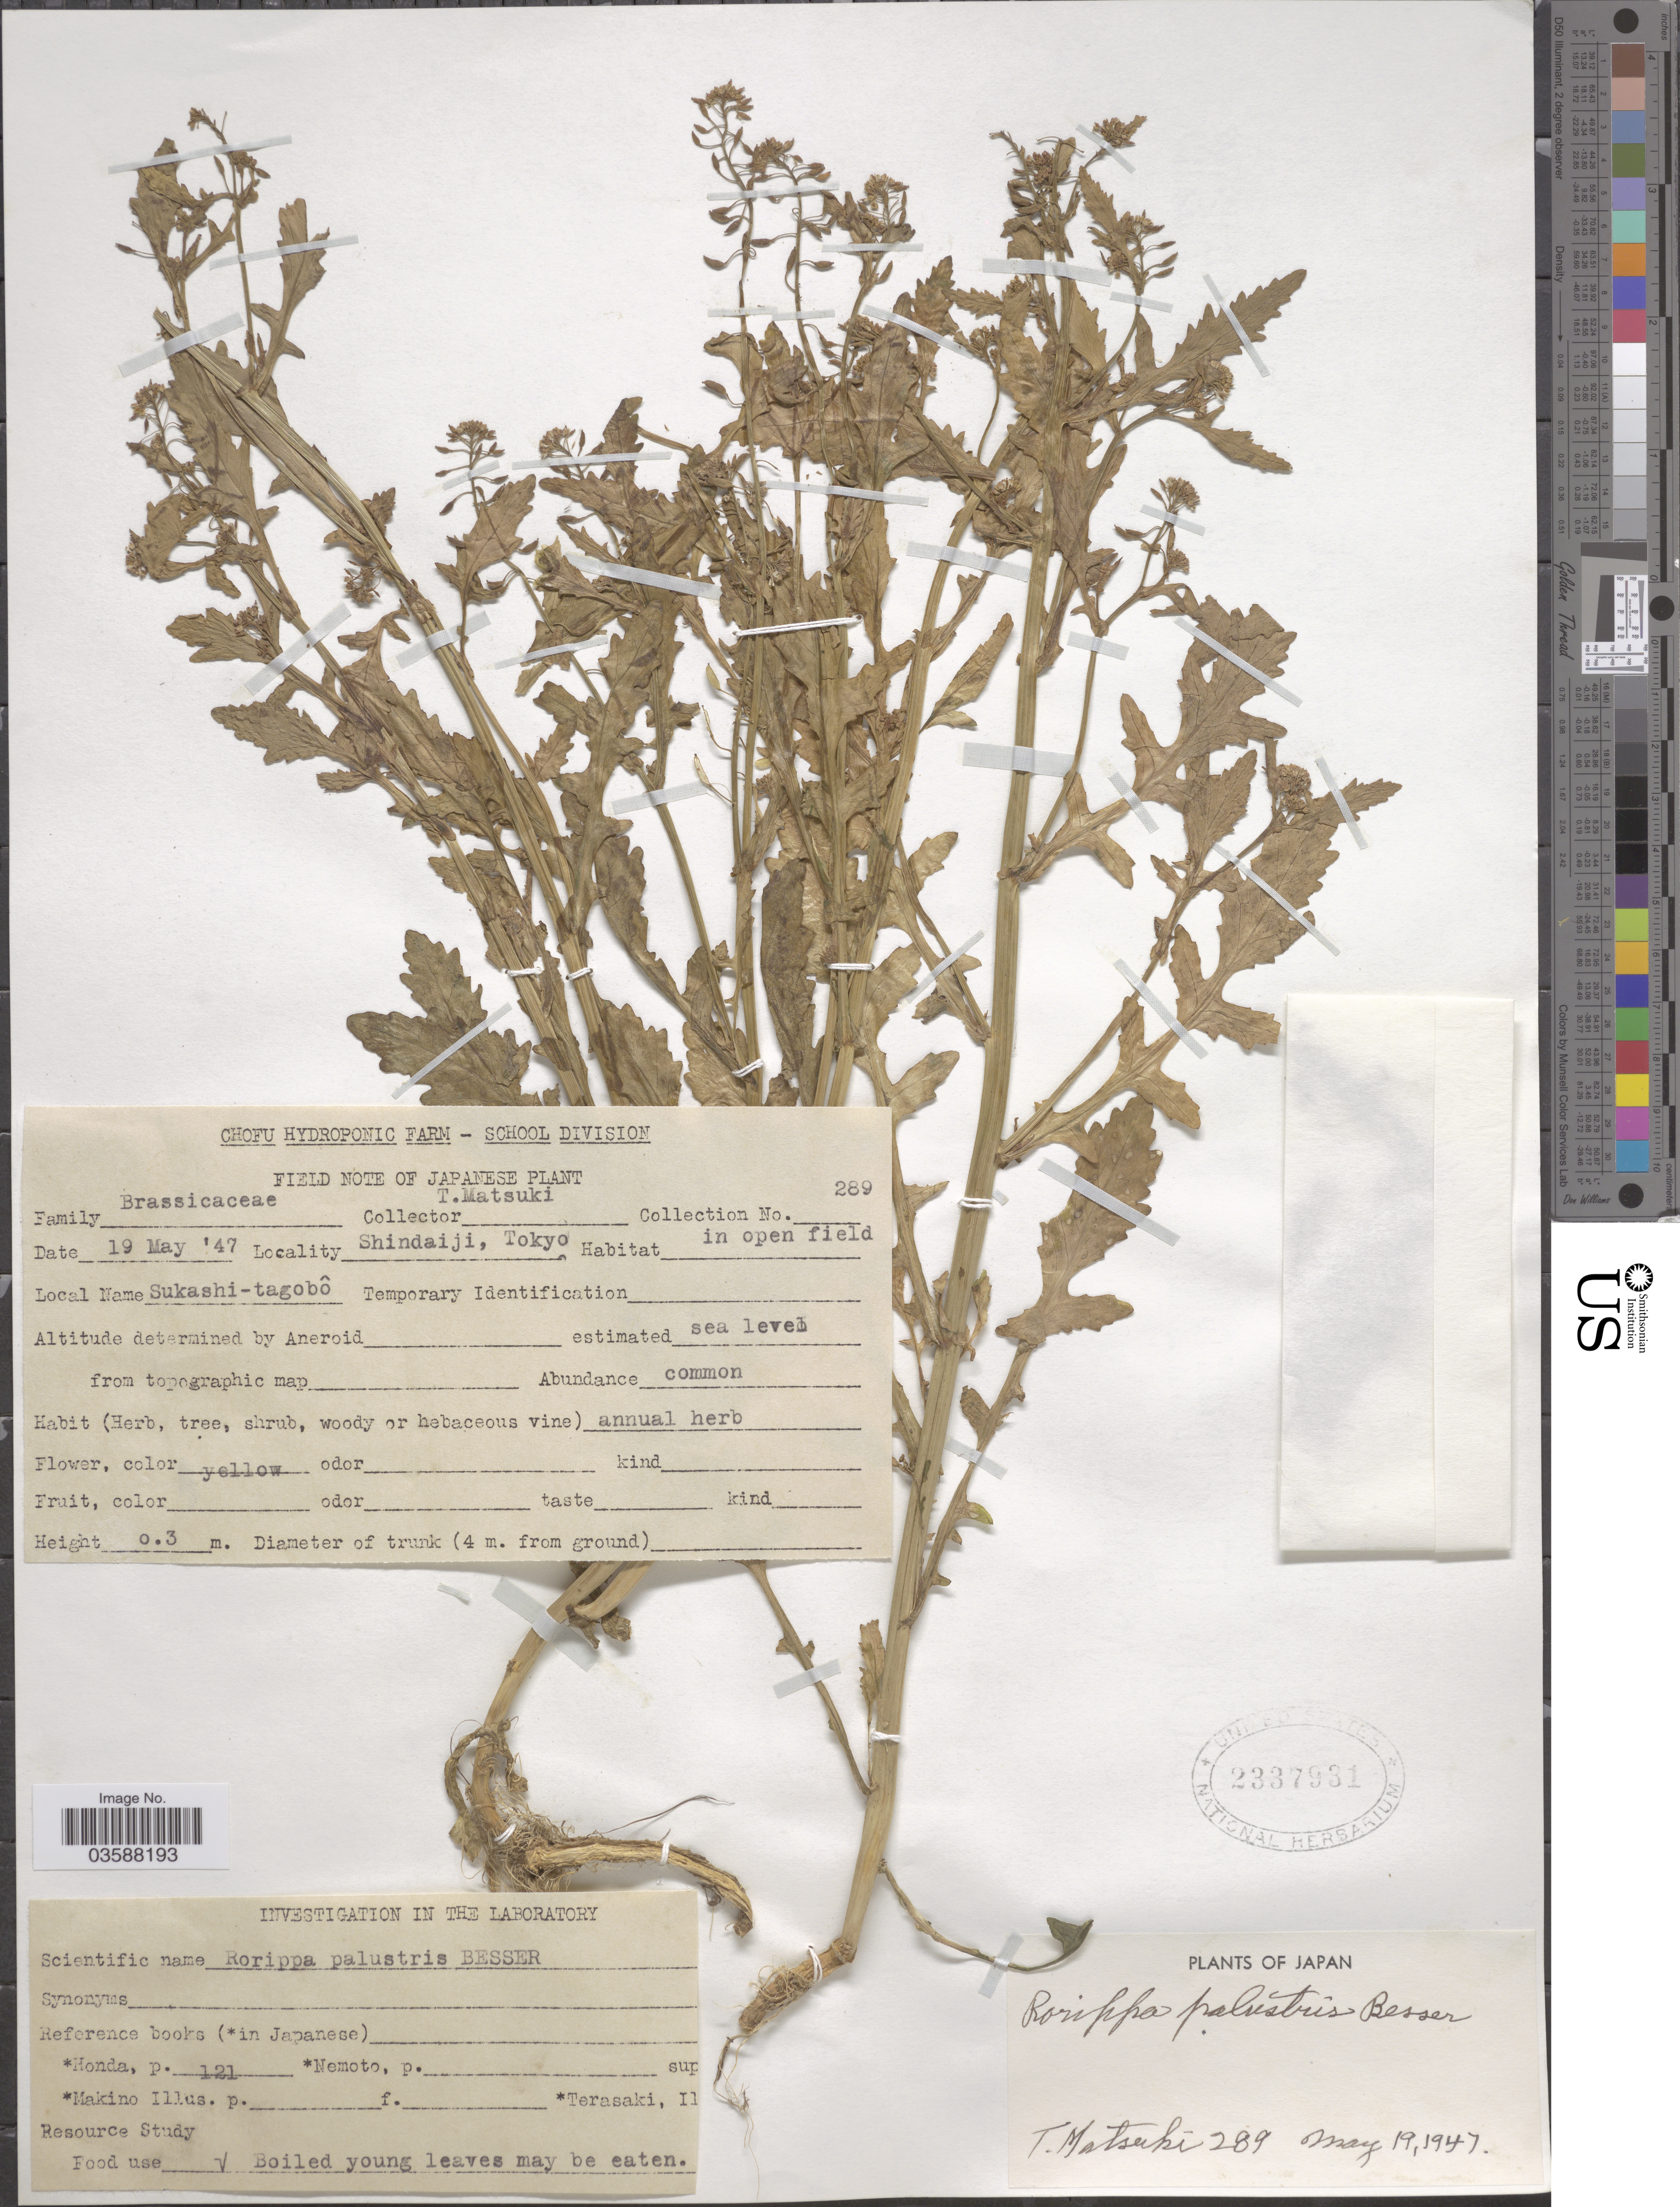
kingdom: Plantae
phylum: Tracheophyta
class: Magnoliopsida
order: Brassicales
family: Brassicaceae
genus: Rorippa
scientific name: Rorippa palustris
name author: (L.) Besser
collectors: T. Matsuki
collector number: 289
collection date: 1947-05-19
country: Japan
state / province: Tokyo, Federal City of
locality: Shindaiji, Tokyo.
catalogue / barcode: US 2337931